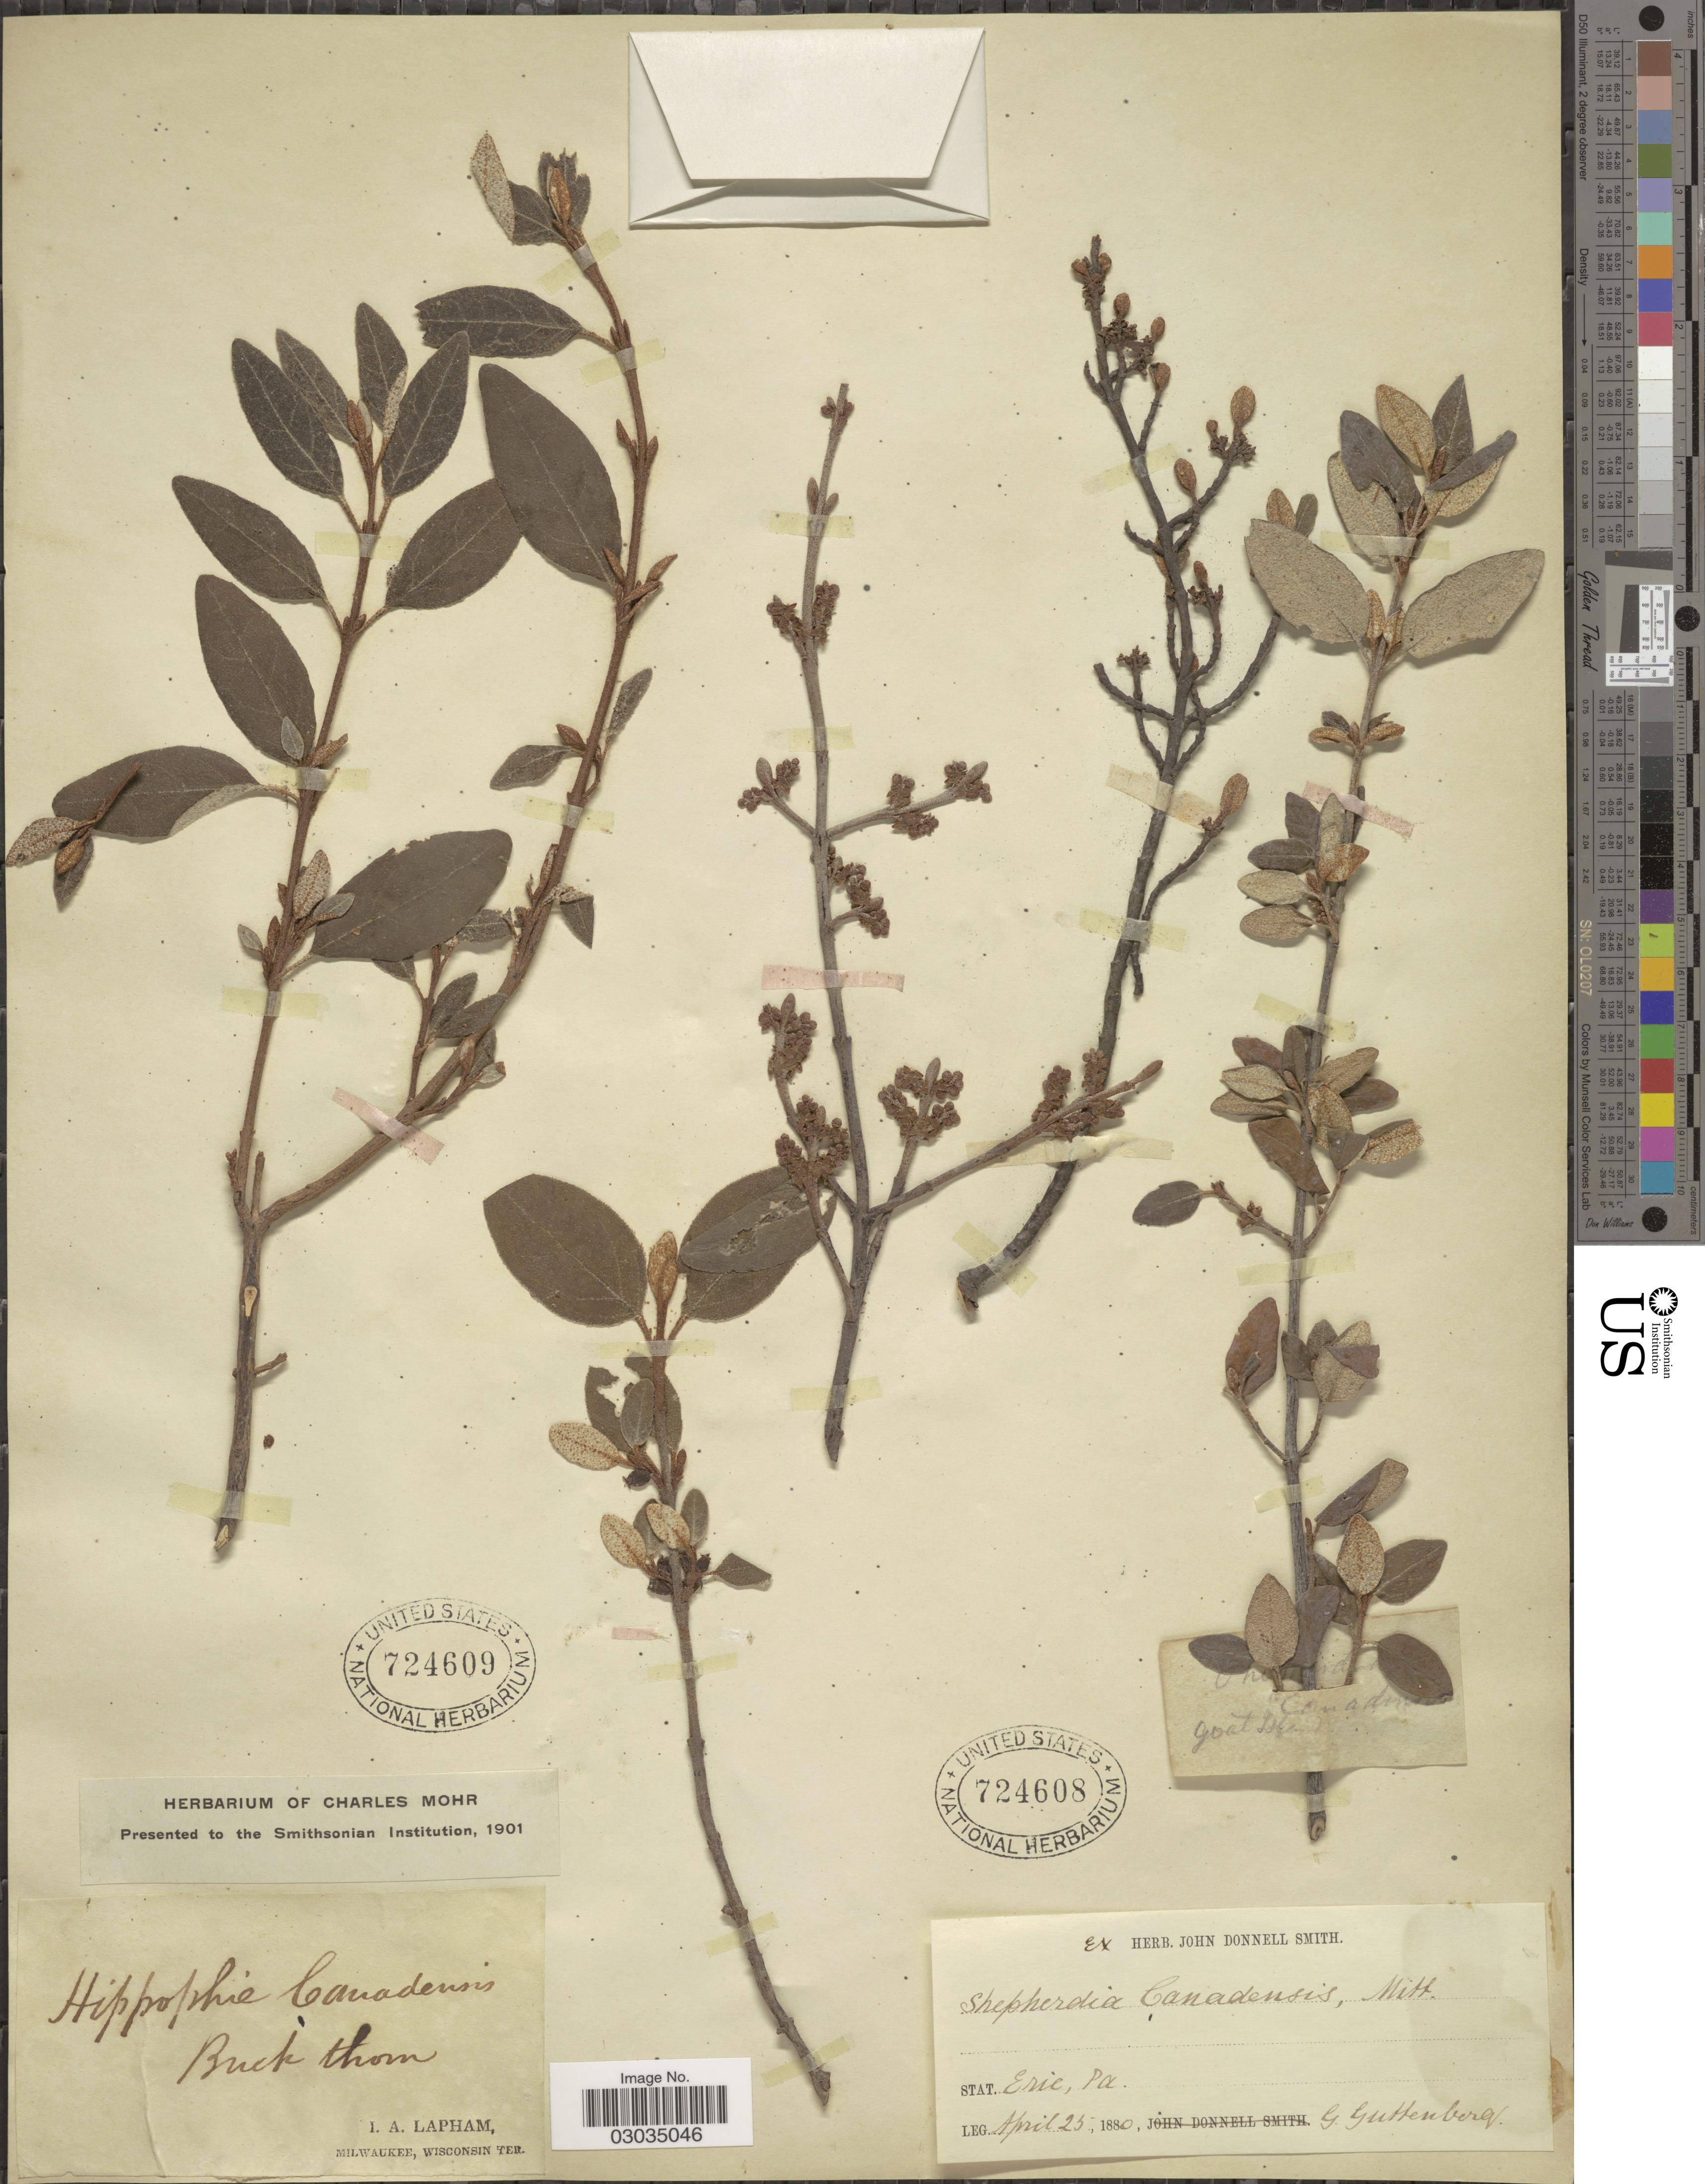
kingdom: Plantae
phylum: Tracheophyta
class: Magnoliopsida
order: Rosales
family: Elaeagnaceae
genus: Shepherdia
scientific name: Shepherdia canadensis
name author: (L.) Nutt.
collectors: I. Lapham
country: United States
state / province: Wisconsin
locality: Milwaukee, Wisconsin Ter.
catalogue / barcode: US 724609